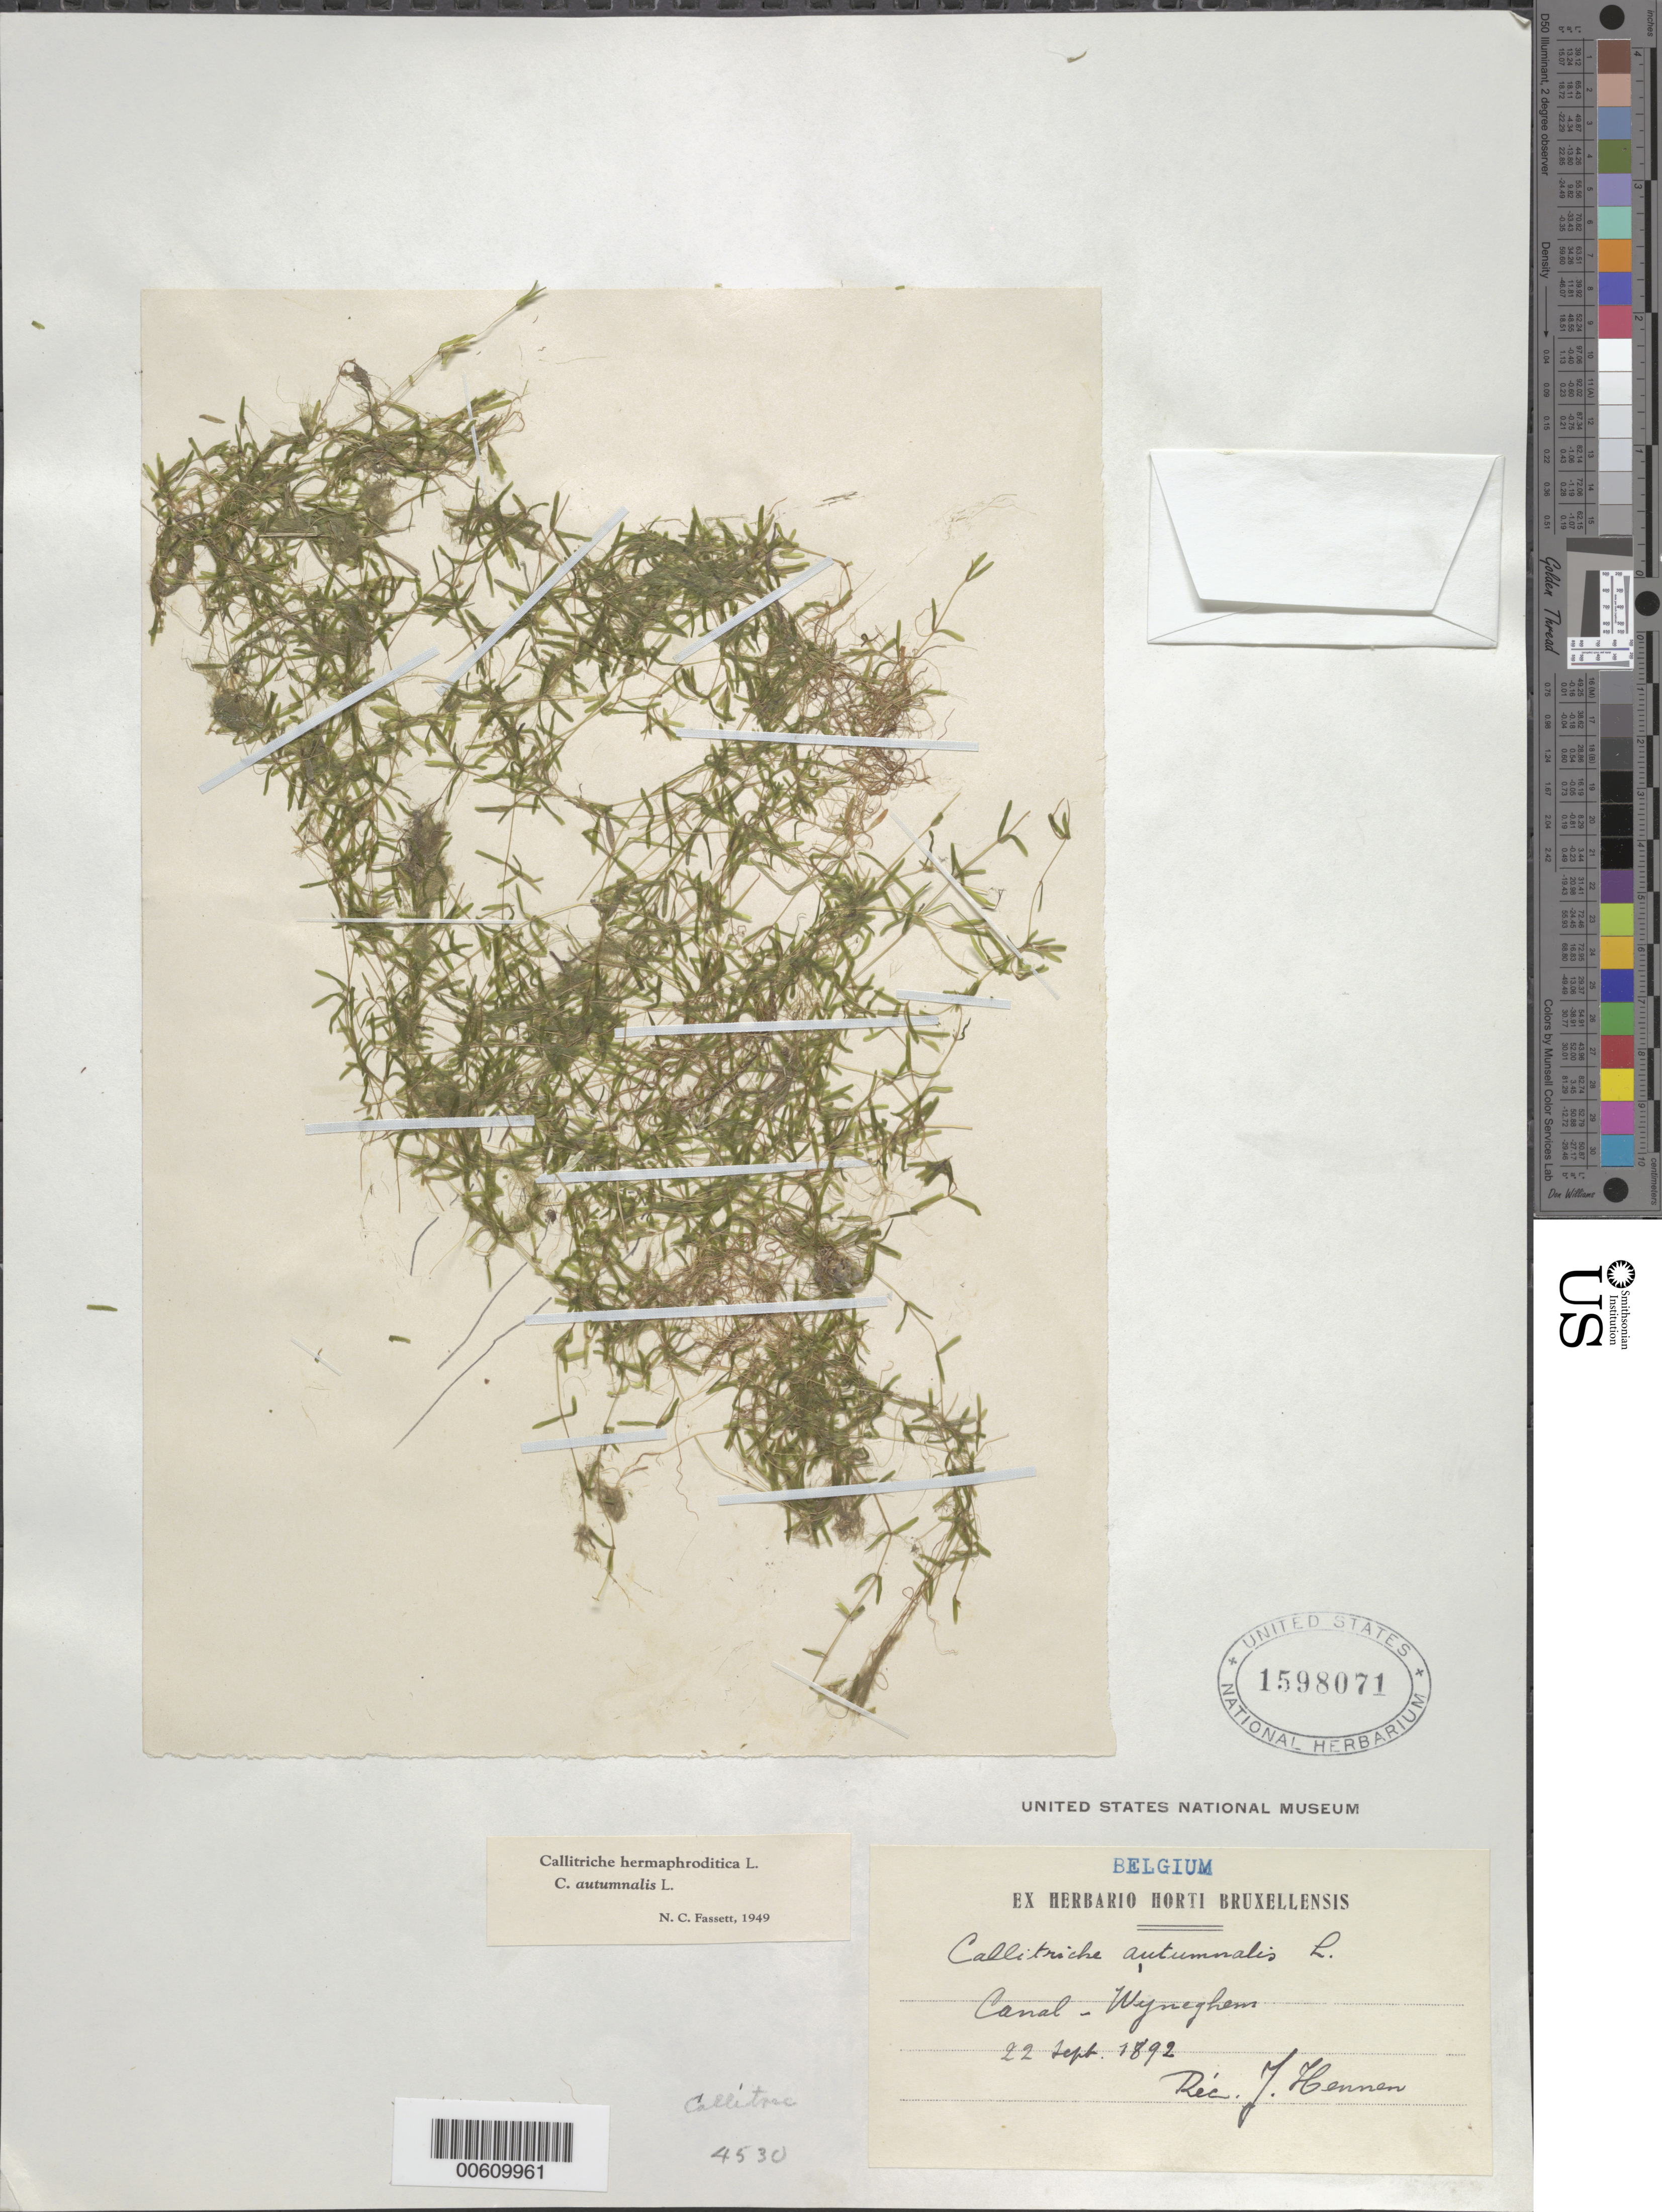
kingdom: Plantae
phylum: Tracheophyta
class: Magnoliopsida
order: Lamiales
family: Plantaginaceae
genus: Callitriche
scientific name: Callitriche hermaphroditica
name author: L.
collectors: J. Hennen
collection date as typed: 22 Sep 1892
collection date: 1892-09-22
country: Belgium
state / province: Flanders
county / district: Antwerpen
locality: Wyneghem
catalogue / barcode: US 1598071